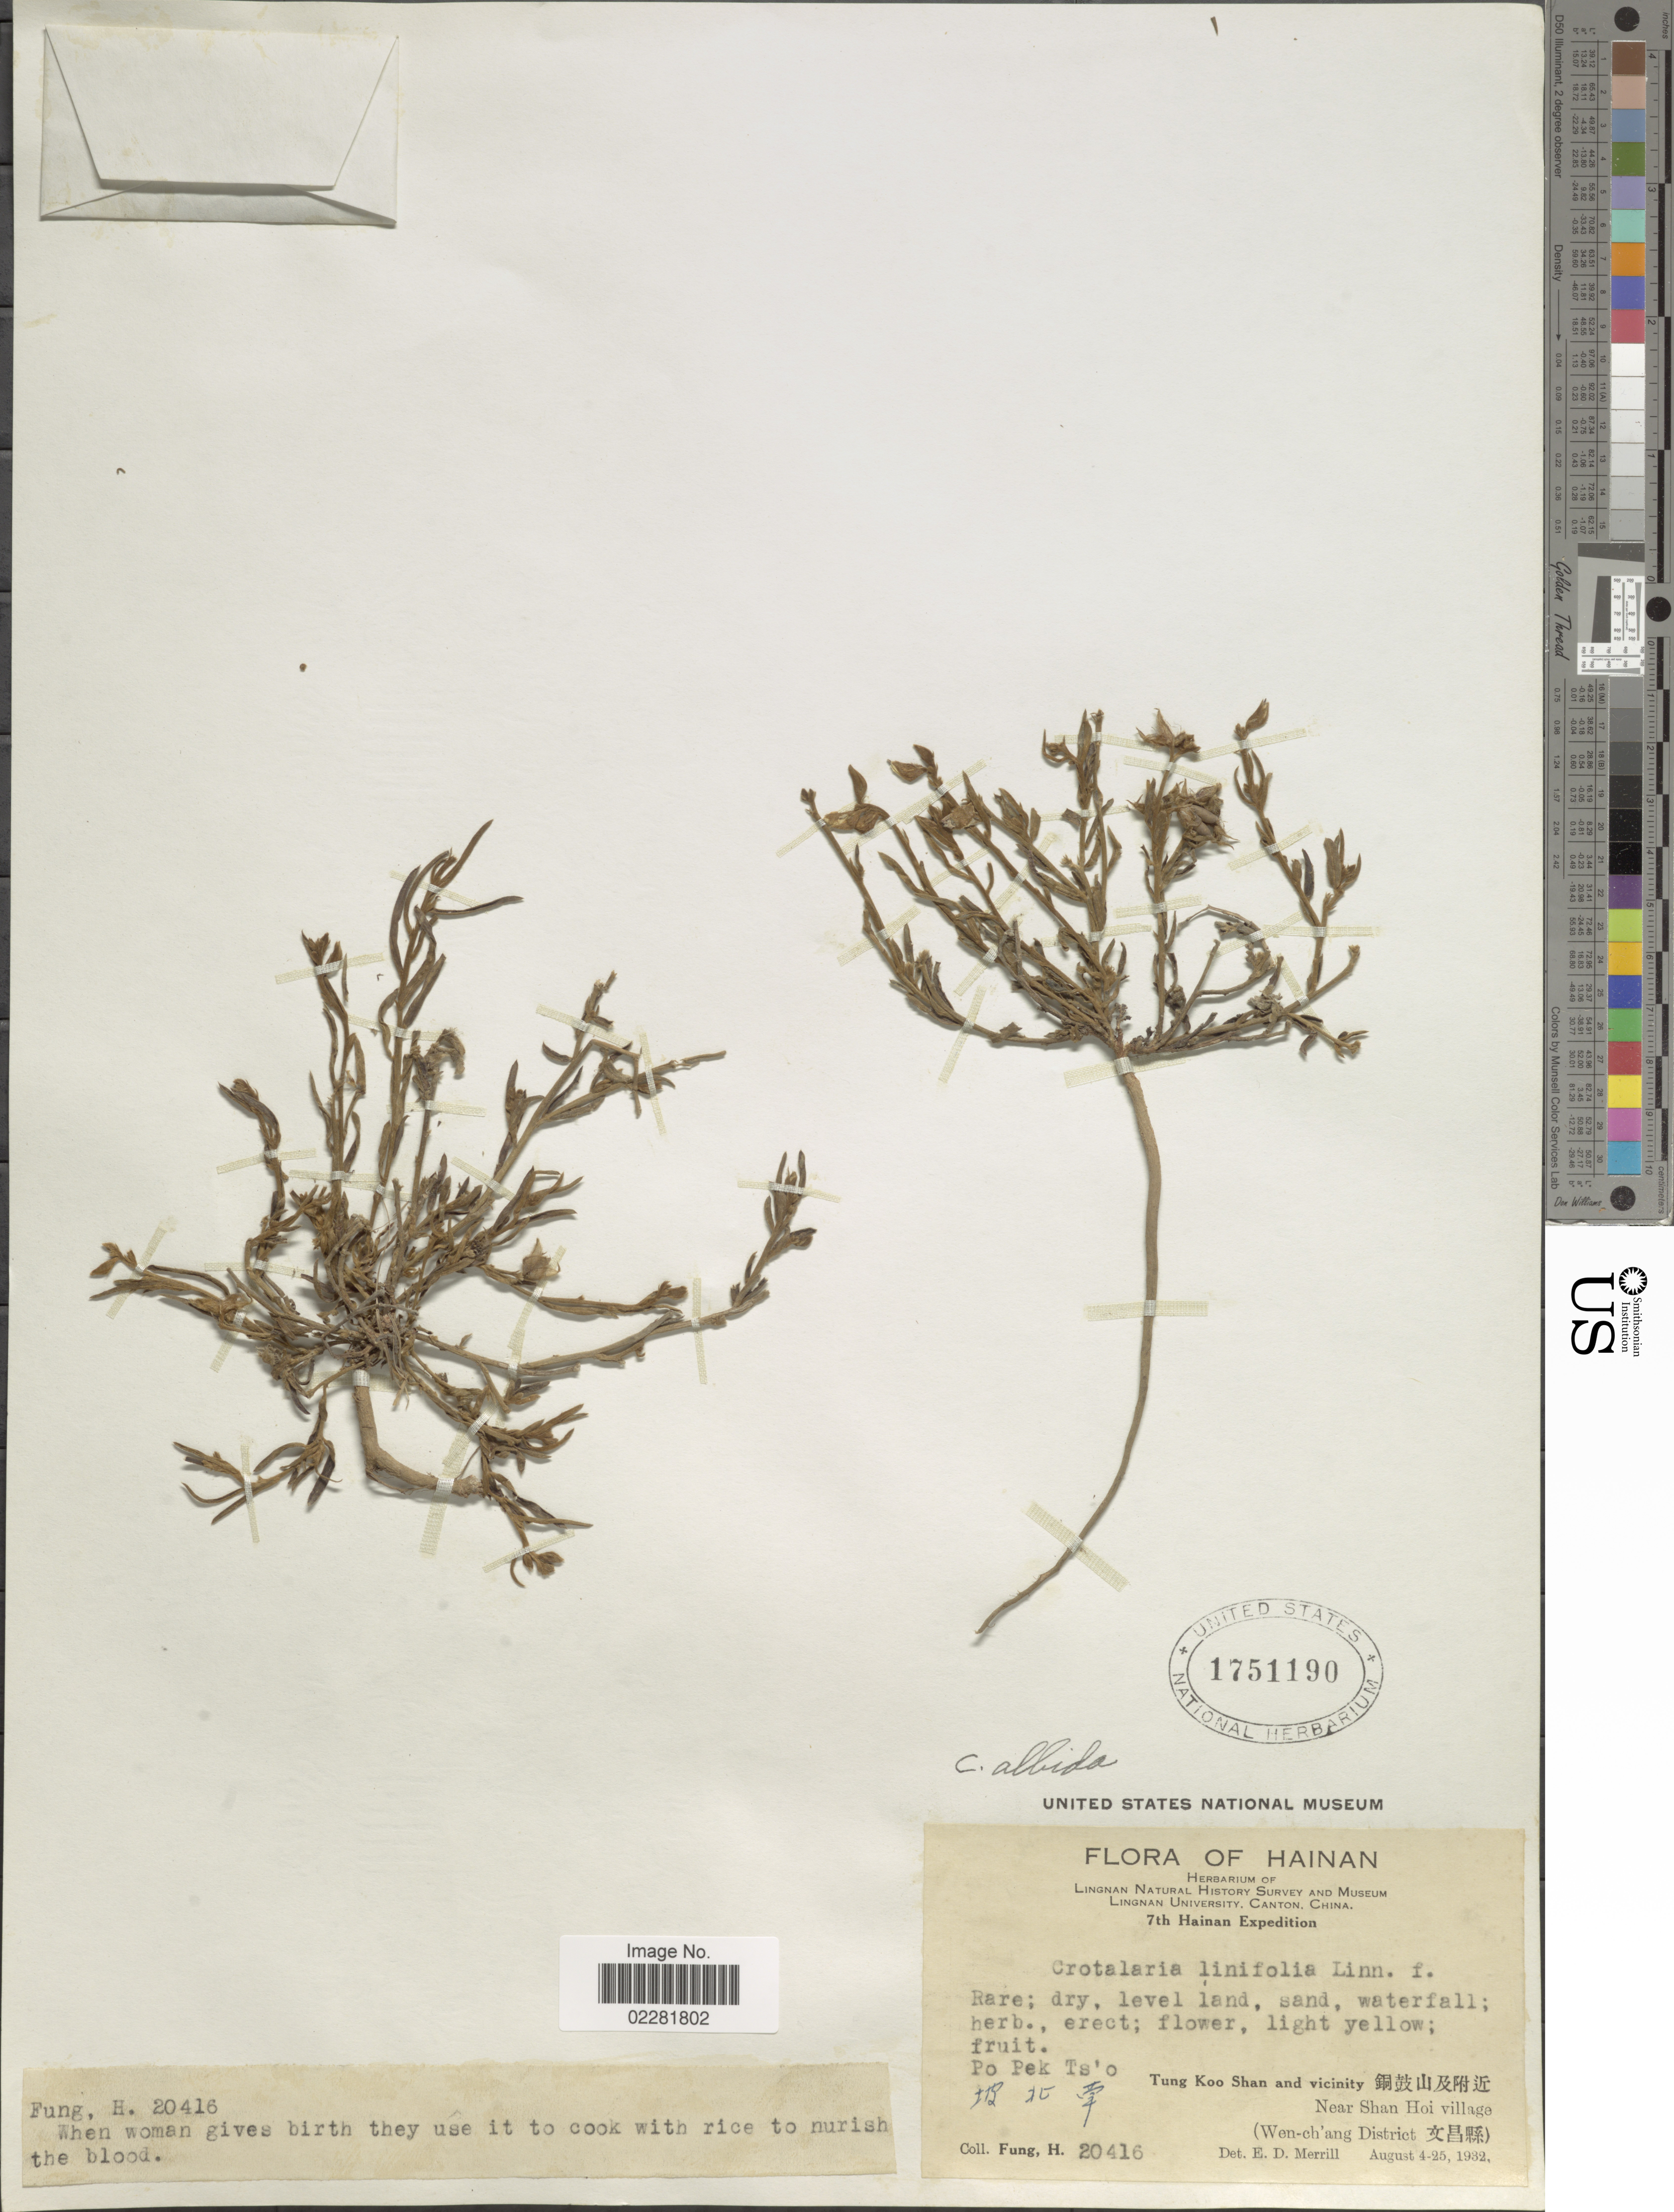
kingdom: Plantae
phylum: Tracheophyta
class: Magnoliopsida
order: Fabales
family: Fabaceae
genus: Crotalaria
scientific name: Crotalaria albida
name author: B. Heyne ex Roth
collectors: H. Fung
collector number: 20416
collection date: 1932-08-04/1932-08-25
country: China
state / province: Hainan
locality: Po Pek Ts'o, Tung Koo Shan and Vicinity, near Shan Hoi village (Wen-ch'ang District)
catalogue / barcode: US 1751190